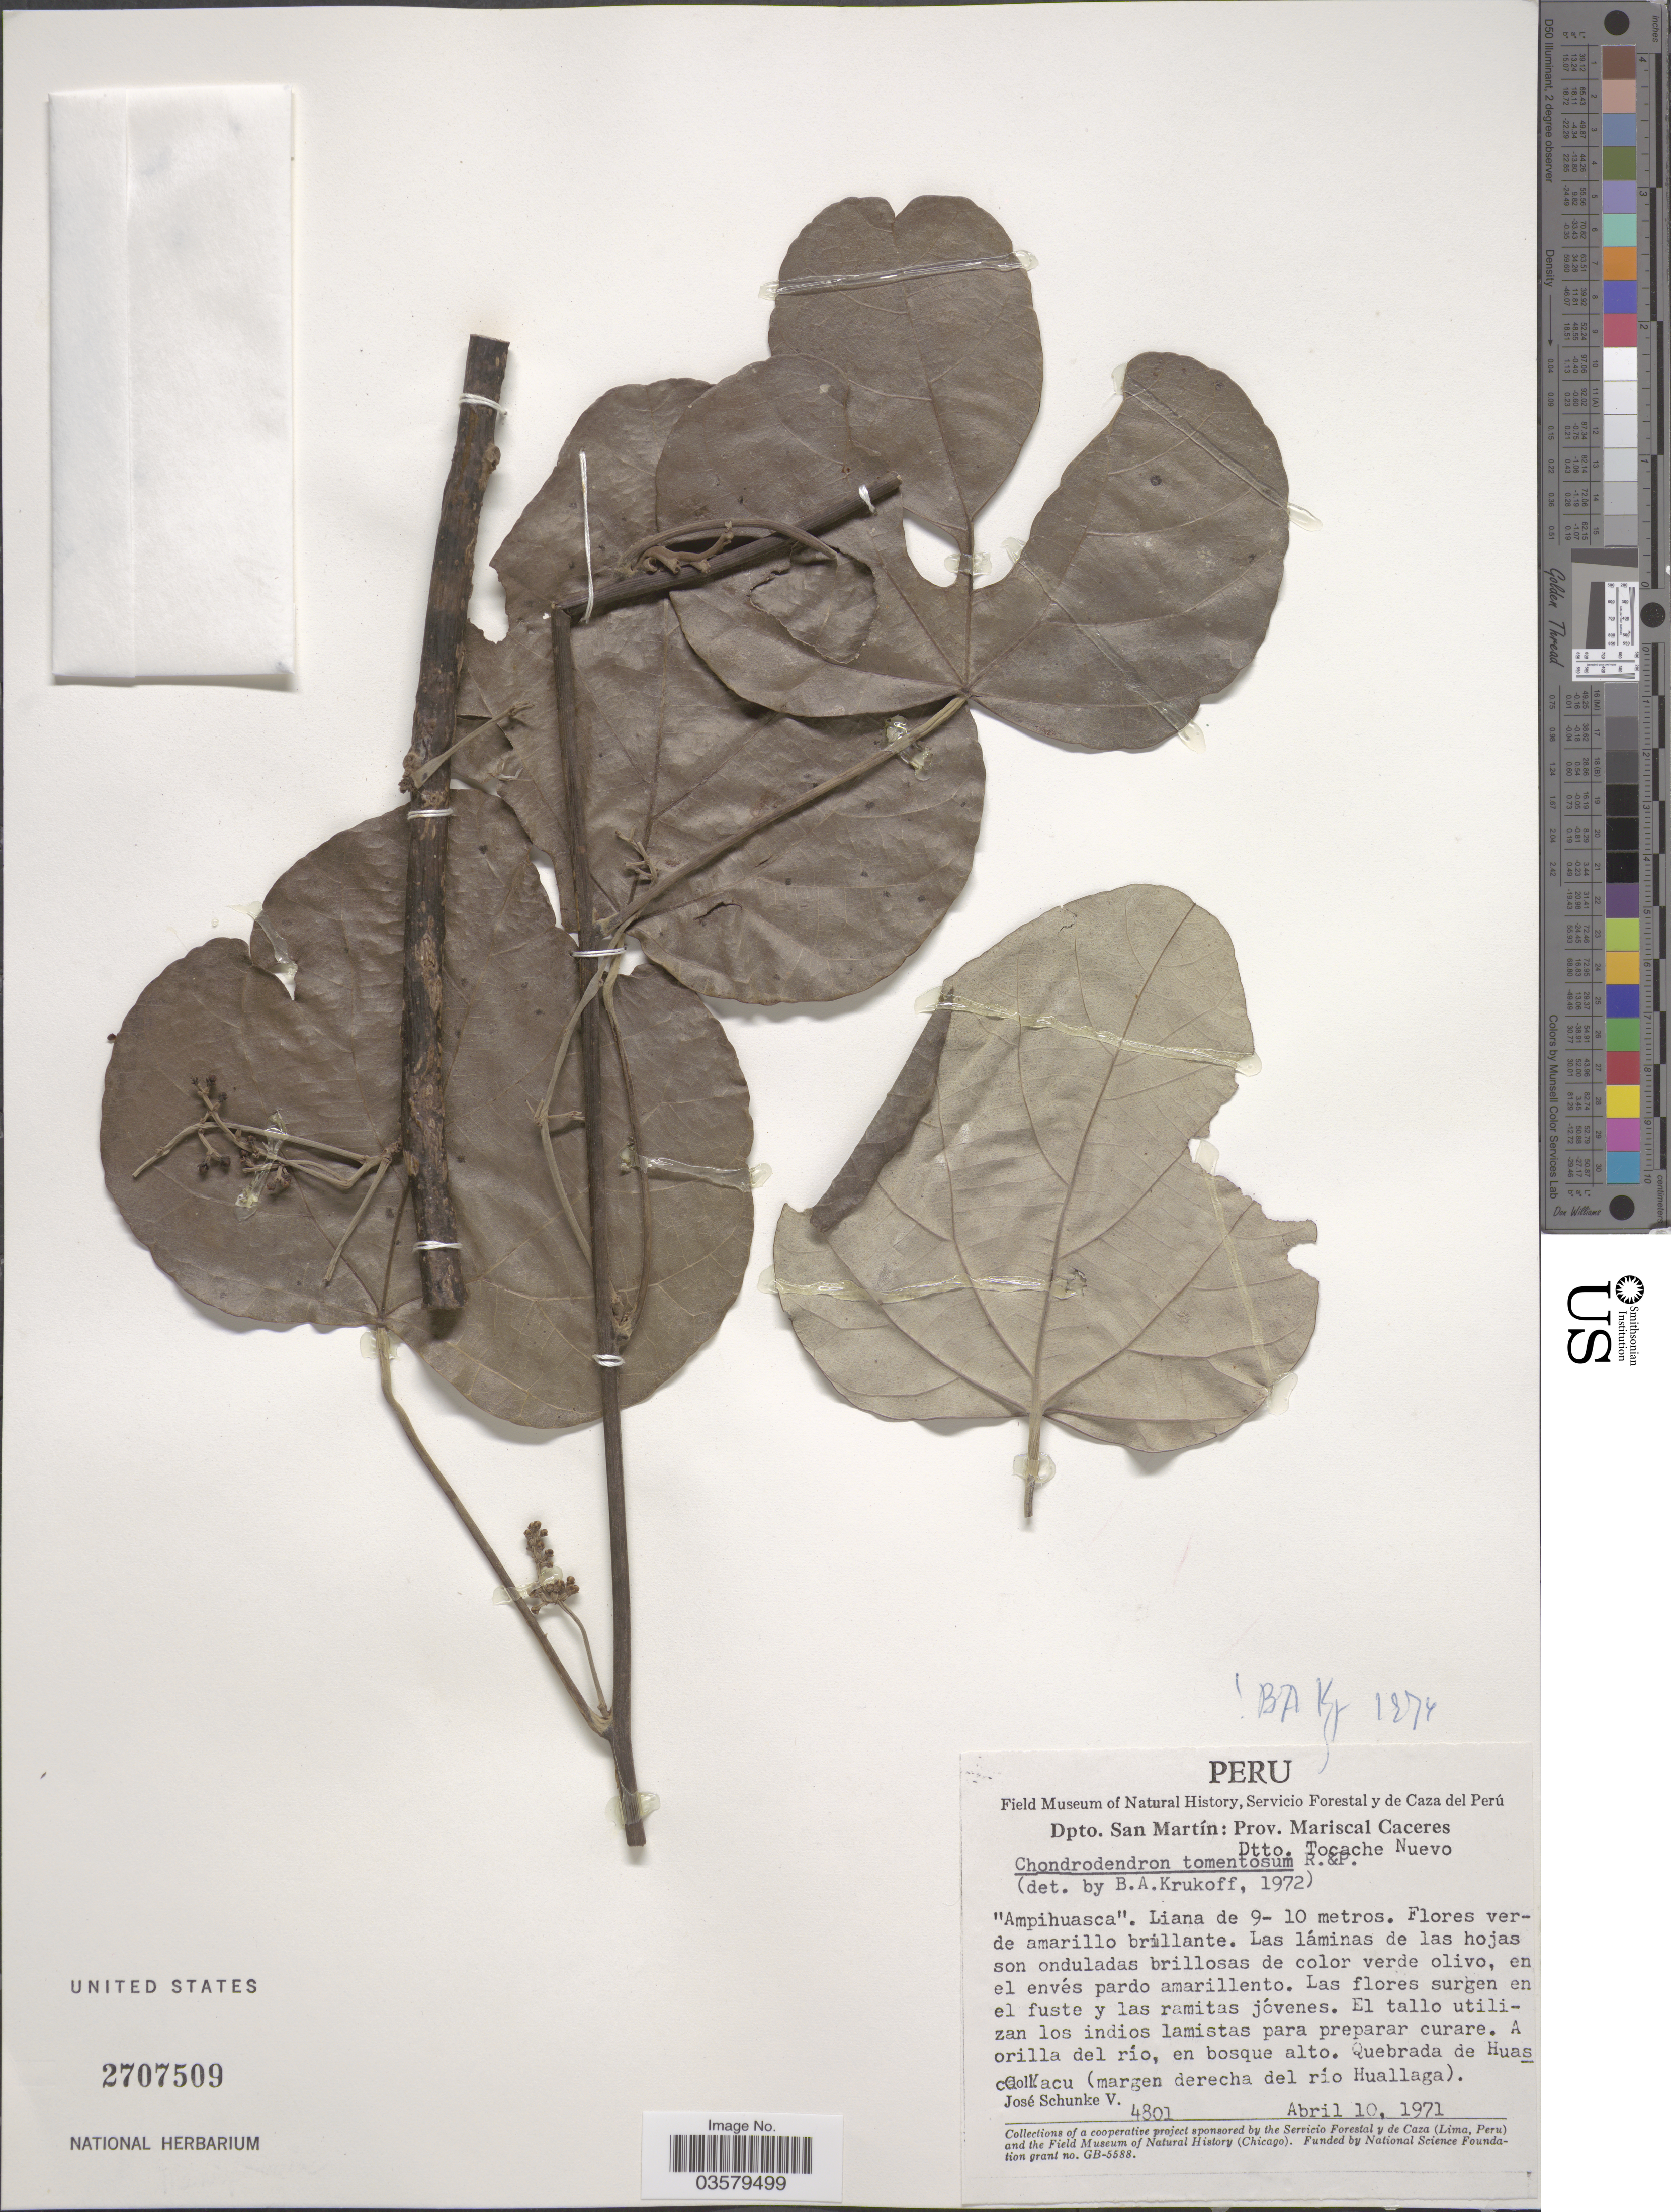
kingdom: Plantae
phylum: Tracheophyta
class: Magnoliopsida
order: Ranunculales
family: Menispermaceae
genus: Chondrodendron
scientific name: Chondrodendron tomentosum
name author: Ruiz & Pav.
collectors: J. Schunke Vigo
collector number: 4801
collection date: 1971-04-10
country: Peru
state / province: San Martín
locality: Quebrada de Huasca Yacu (margen derecha del río Huallaga), Dtto. Tocache Nuevo, Prov. Mariscal Cáceres, Dpto. San Martín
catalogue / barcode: US 2707509